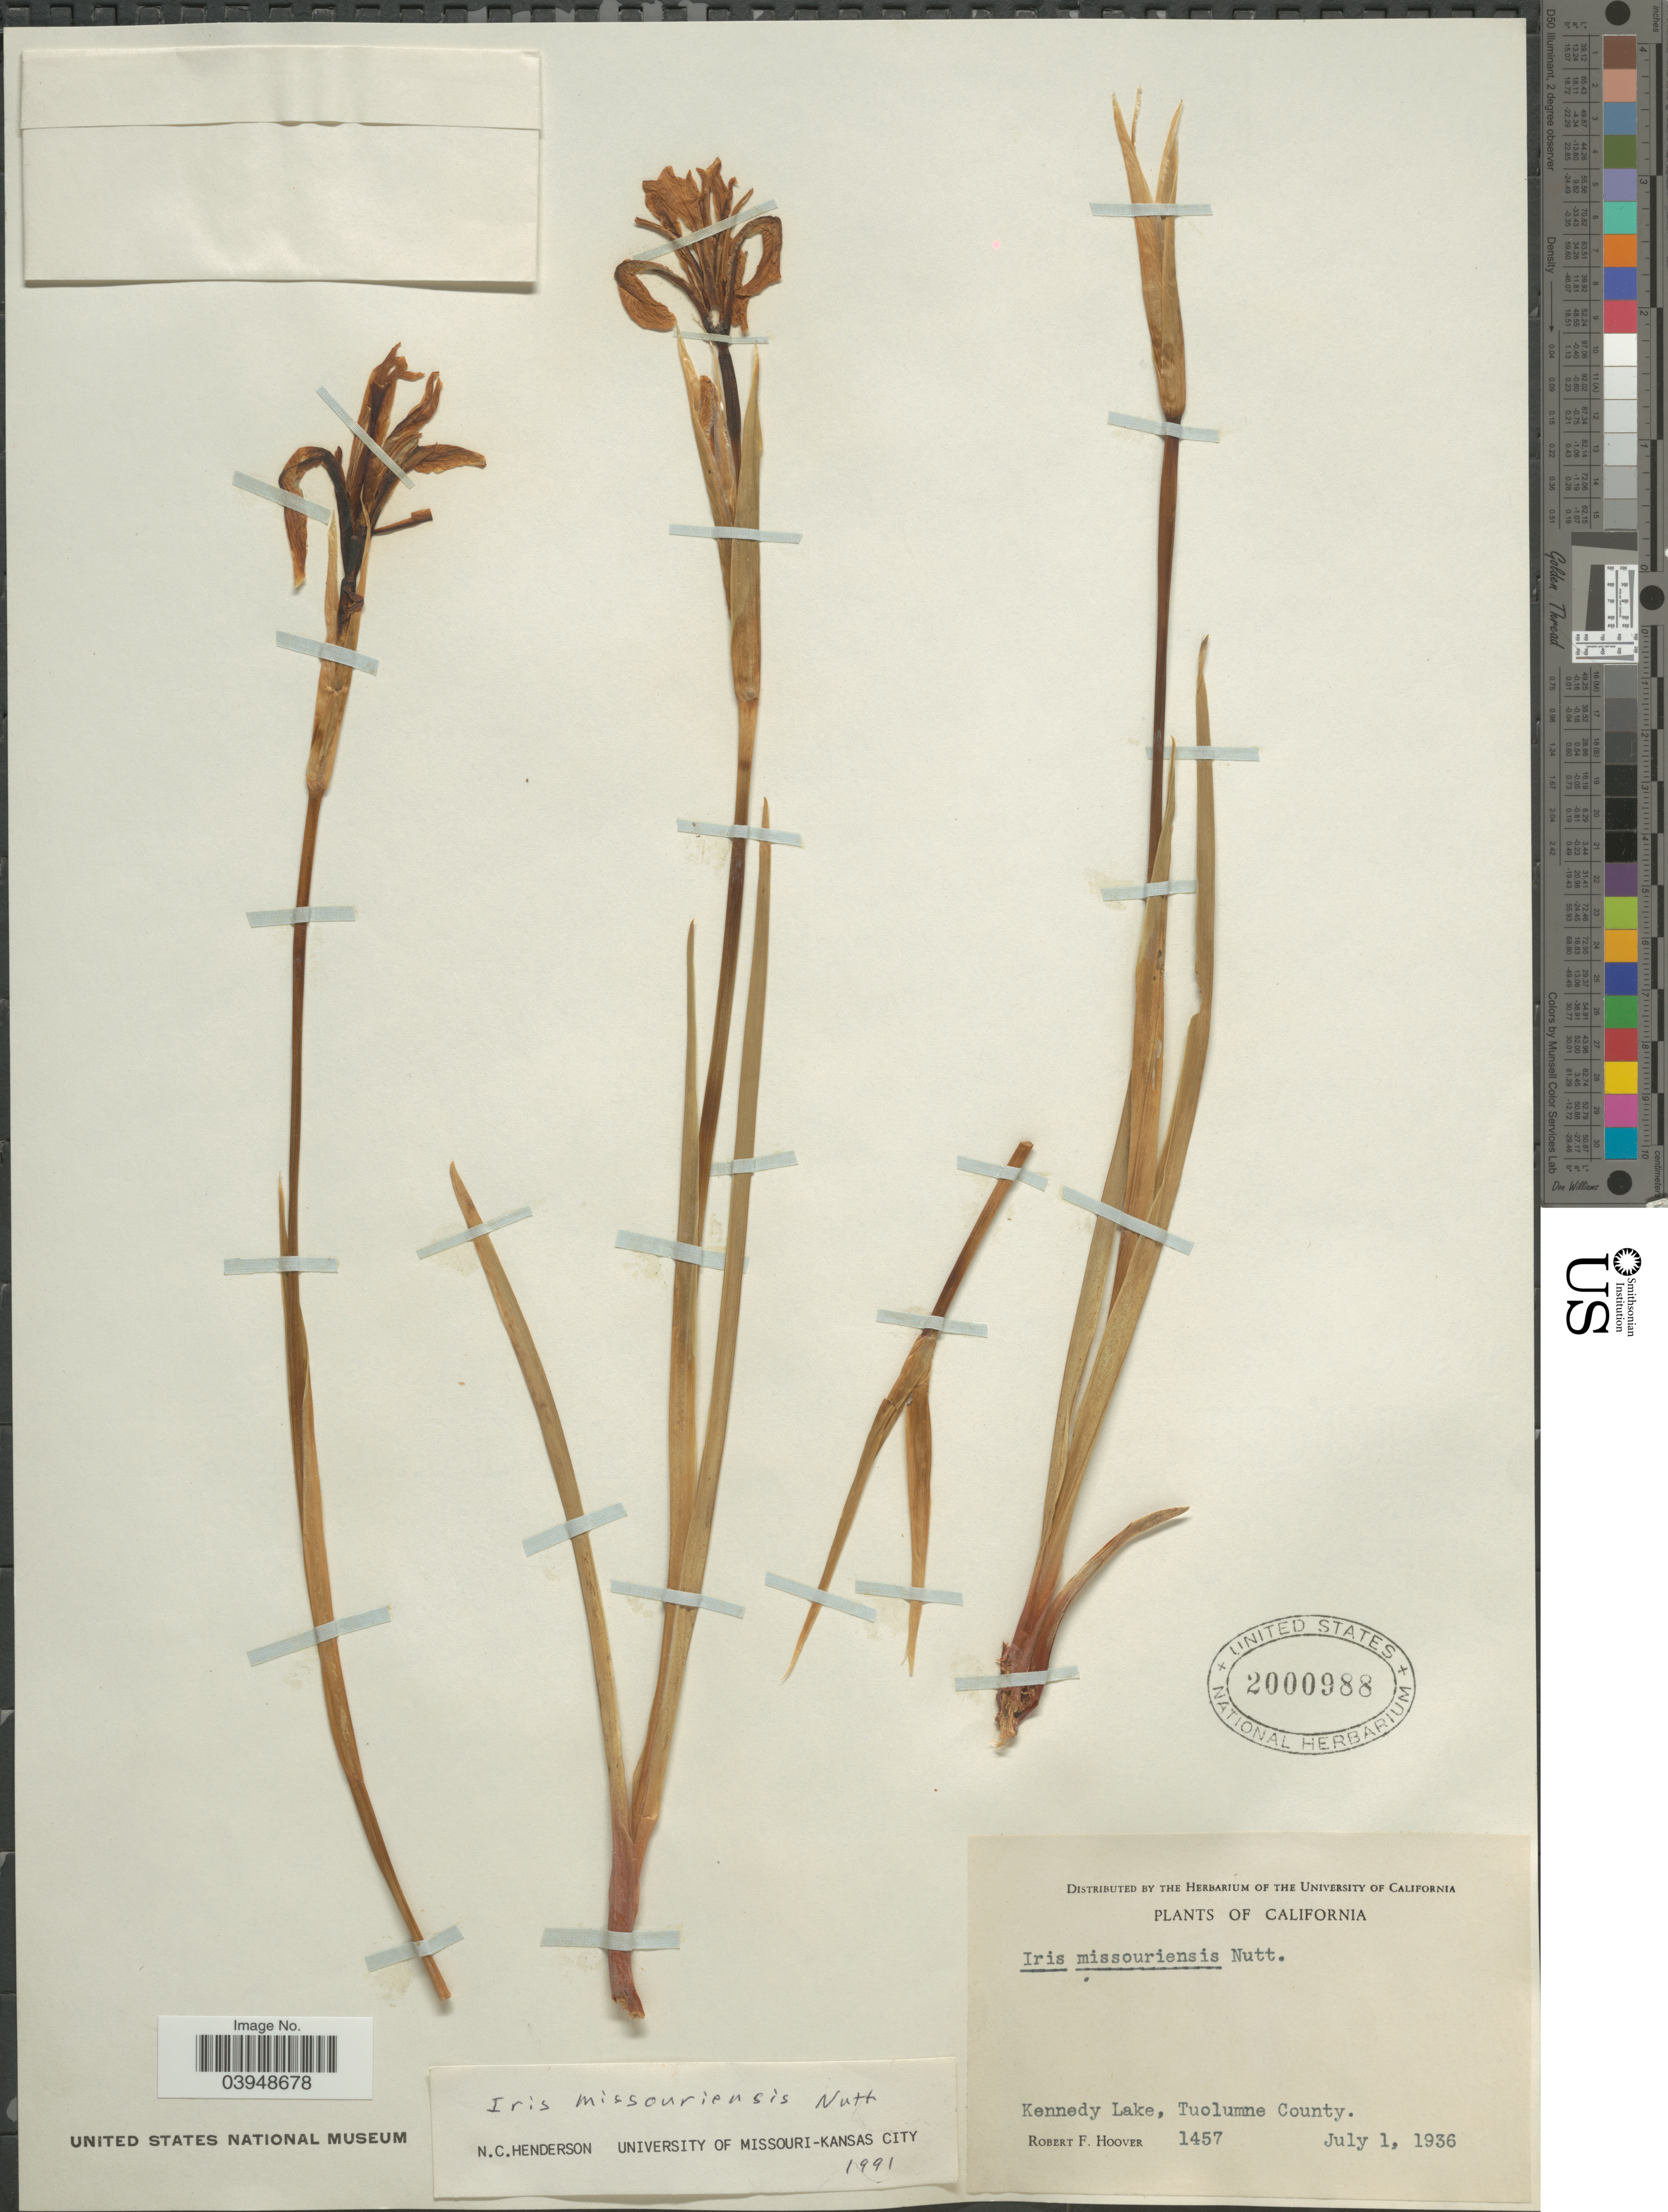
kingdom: Plantae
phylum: Tracheophyta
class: Liliopsida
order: Asparagales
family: Iridaceae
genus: Iris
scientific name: Iris missouriensis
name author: Nutt.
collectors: R. F. Hoover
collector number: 1457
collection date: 1936-07-01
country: United States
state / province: California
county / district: Tuolumne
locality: Kennedy Lake, Tuolumne County.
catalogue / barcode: US 2000988